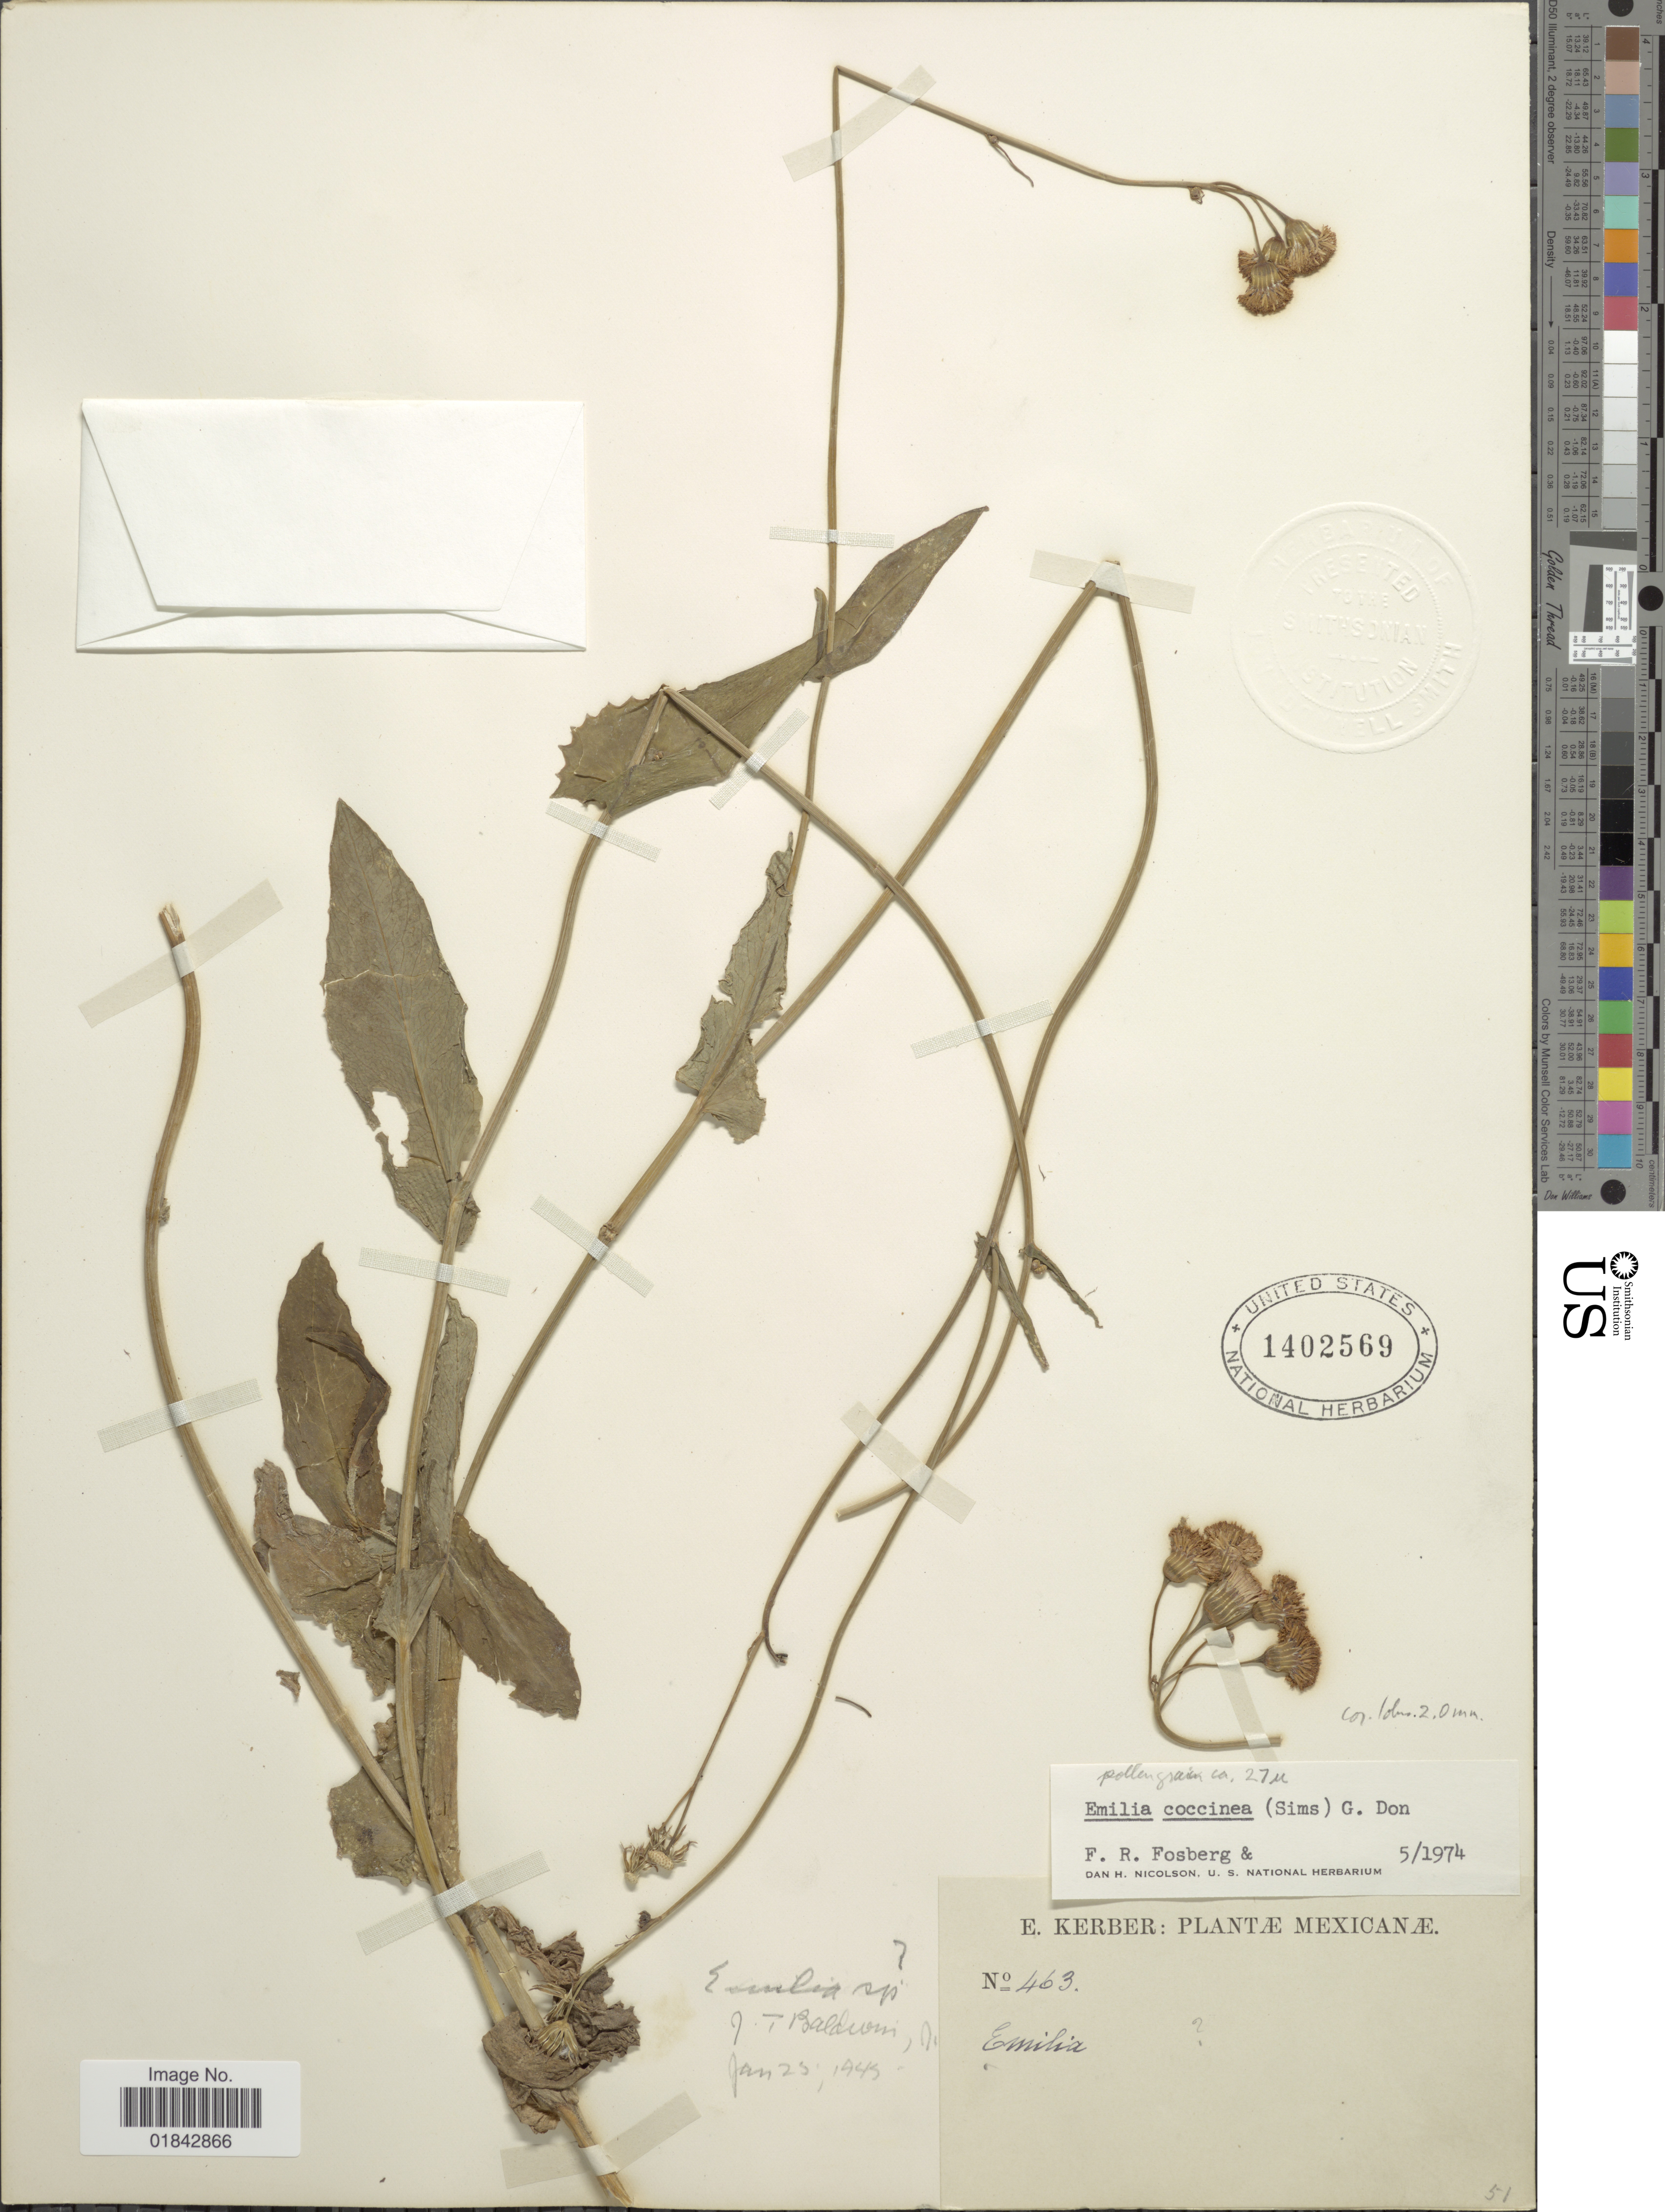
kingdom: Plantae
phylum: Tracheophyta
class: Magnoliopsida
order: Asterales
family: Asteraceae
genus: Emilia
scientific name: Emilia coccinea (Sims) Sweet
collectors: E. Kerber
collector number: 463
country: Mexico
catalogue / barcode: US 1402569